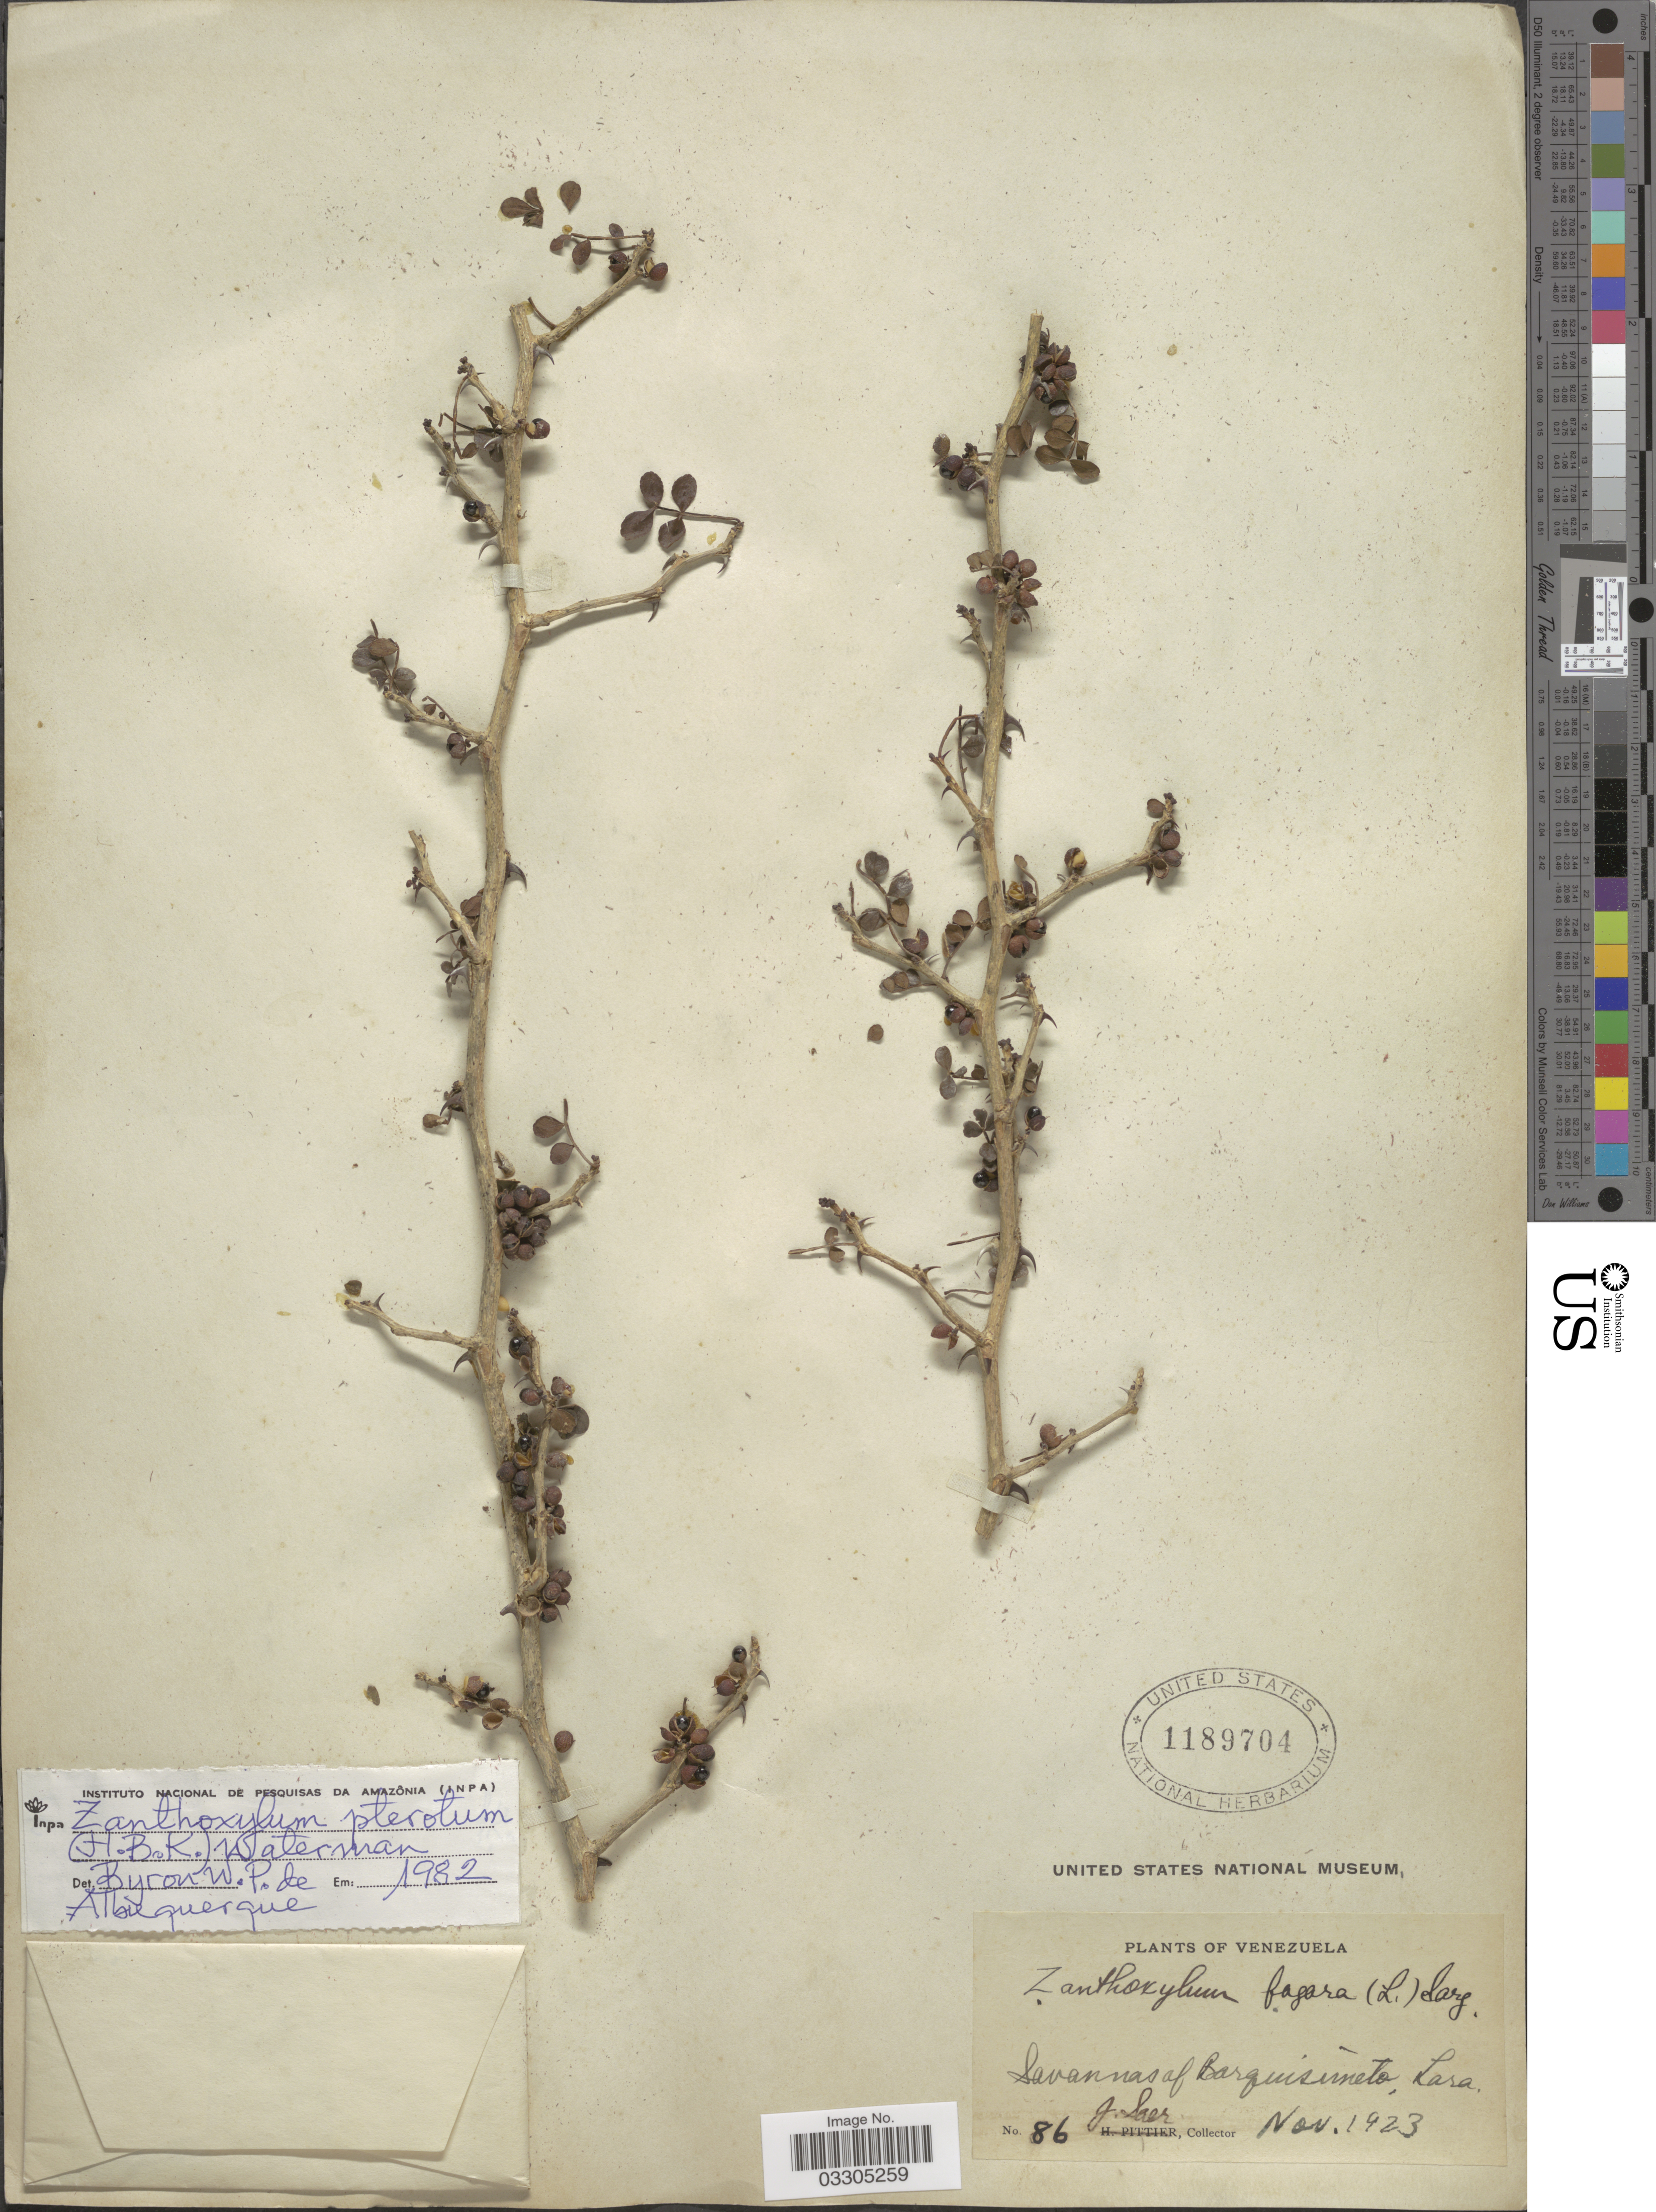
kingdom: Plantae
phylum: Tracheophyta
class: Magnoliopsida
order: Sapindales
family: Rutaceae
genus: Zanthoxylum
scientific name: Zanthoxylum sp.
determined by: Londoño-Echeverri, Y.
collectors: J. Saer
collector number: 86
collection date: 1923-11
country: Venezuela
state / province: Lara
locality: Savannas of Barquisímeto.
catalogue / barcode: US 1189704